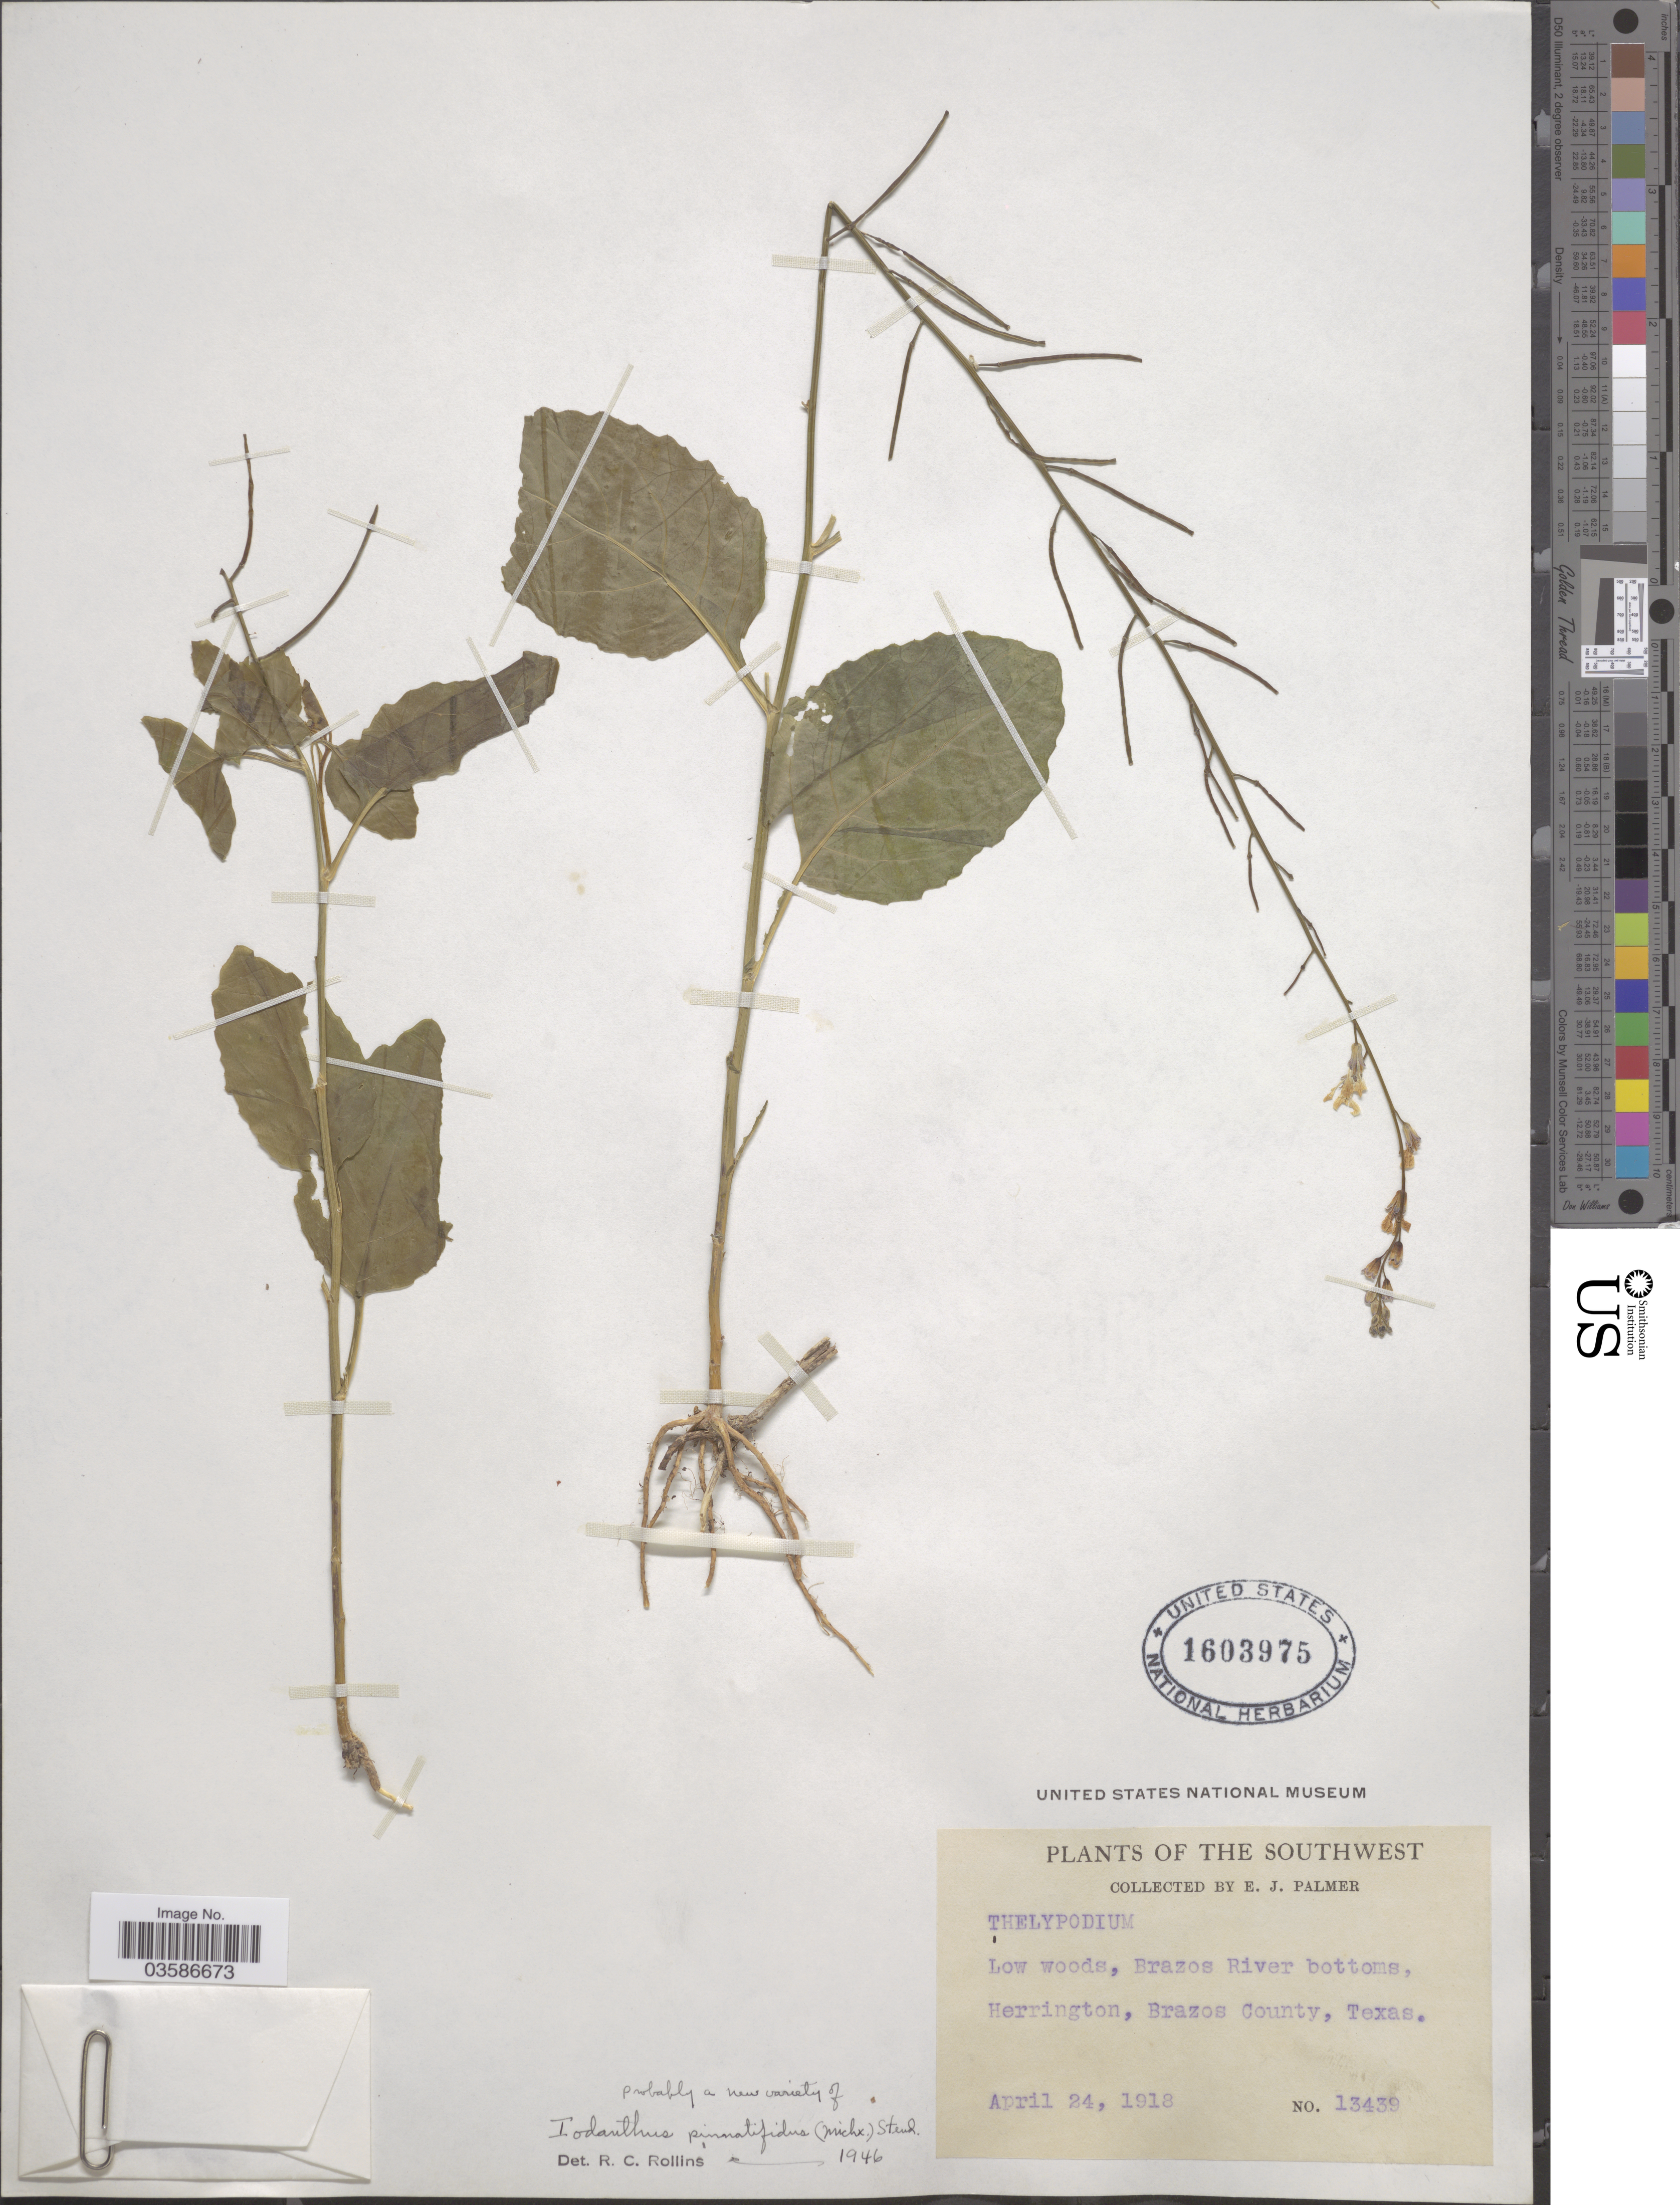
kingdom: Plantae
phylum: Tracheophyta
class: Magnoliopsida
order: Brassicales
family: Brassicaceae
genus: Iodanthus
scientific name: Iodanthus pinnatifidus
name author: (Michx.) Steud.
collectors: E. J. Palmer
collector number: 13439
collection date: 1918-04-24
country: United States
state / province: Texas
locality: The Southwest. Low woods, Brazos River bottoms, Herrington, Brazos County.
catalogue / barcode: US 1603975